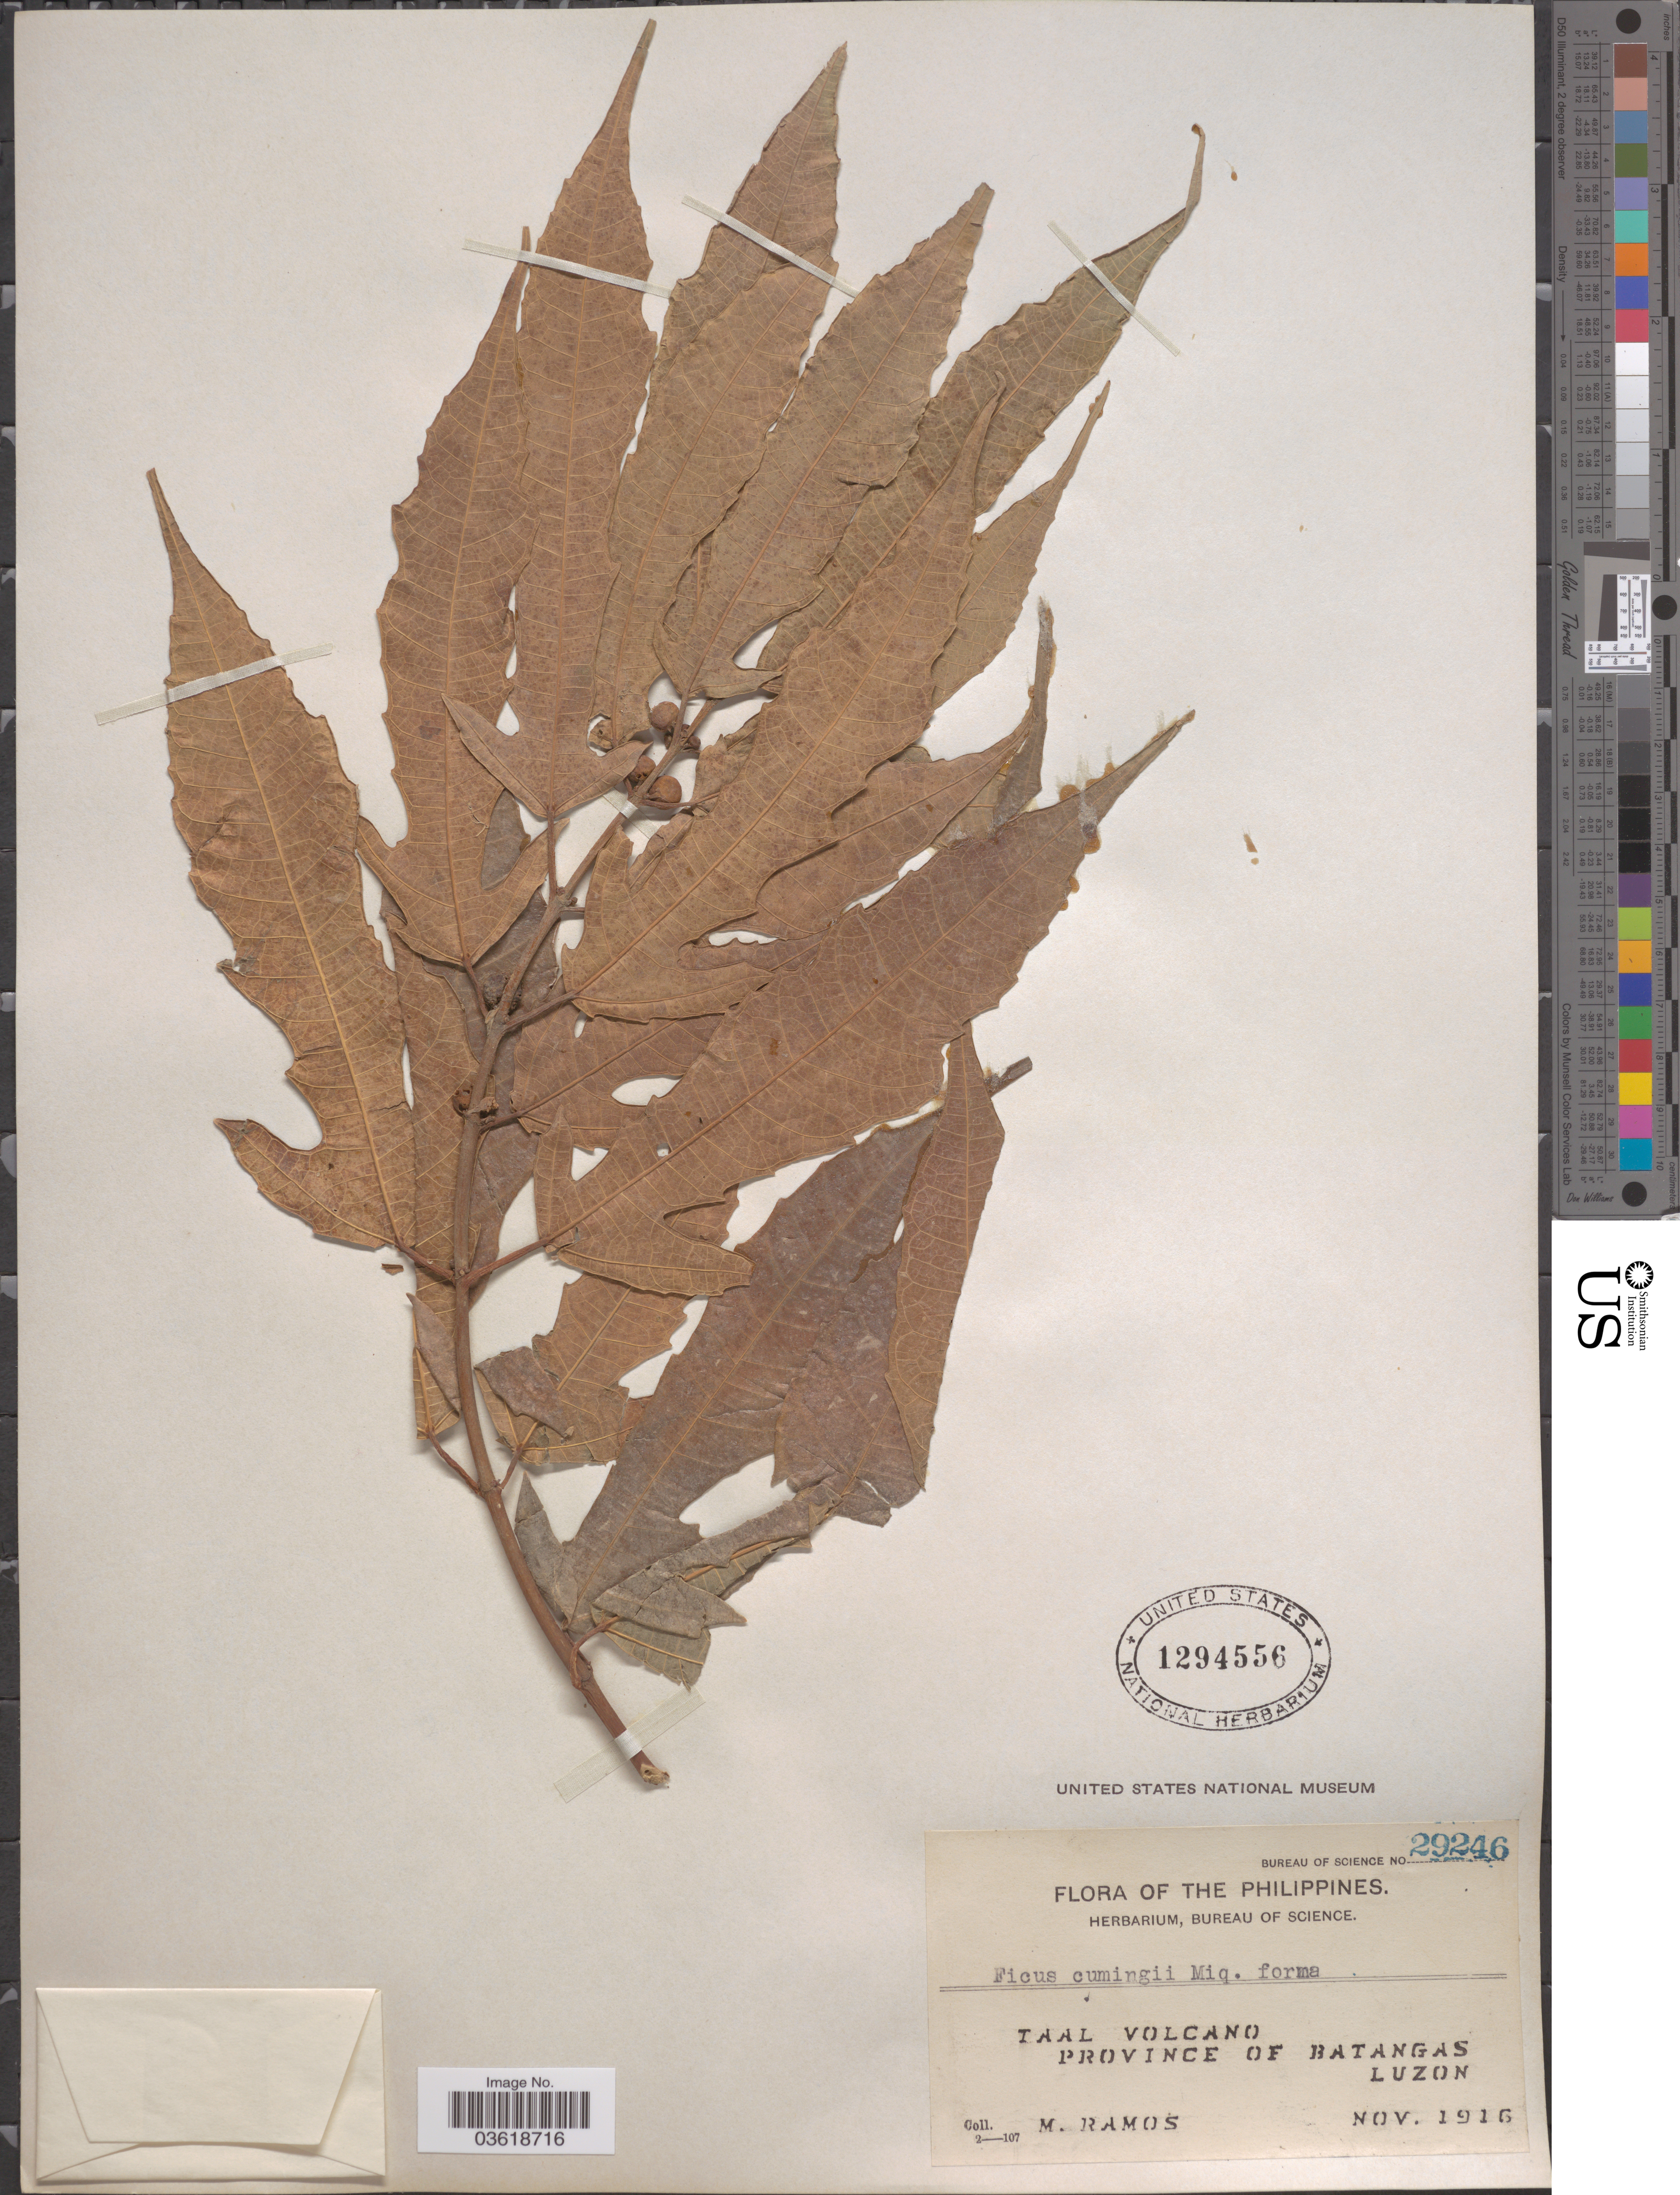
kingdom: Plantae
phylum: Tracheophyta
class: Magnoliopsida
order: Rosales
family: Moraceae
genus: Ficus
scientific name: Ficus cumingii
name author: Miq.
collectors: M. Ramos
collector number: Bureau of Science 29246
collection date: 1916-11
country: Philippines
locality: Taal Volcano. Province of Batangas. Luzon.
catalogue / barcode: US 1294556